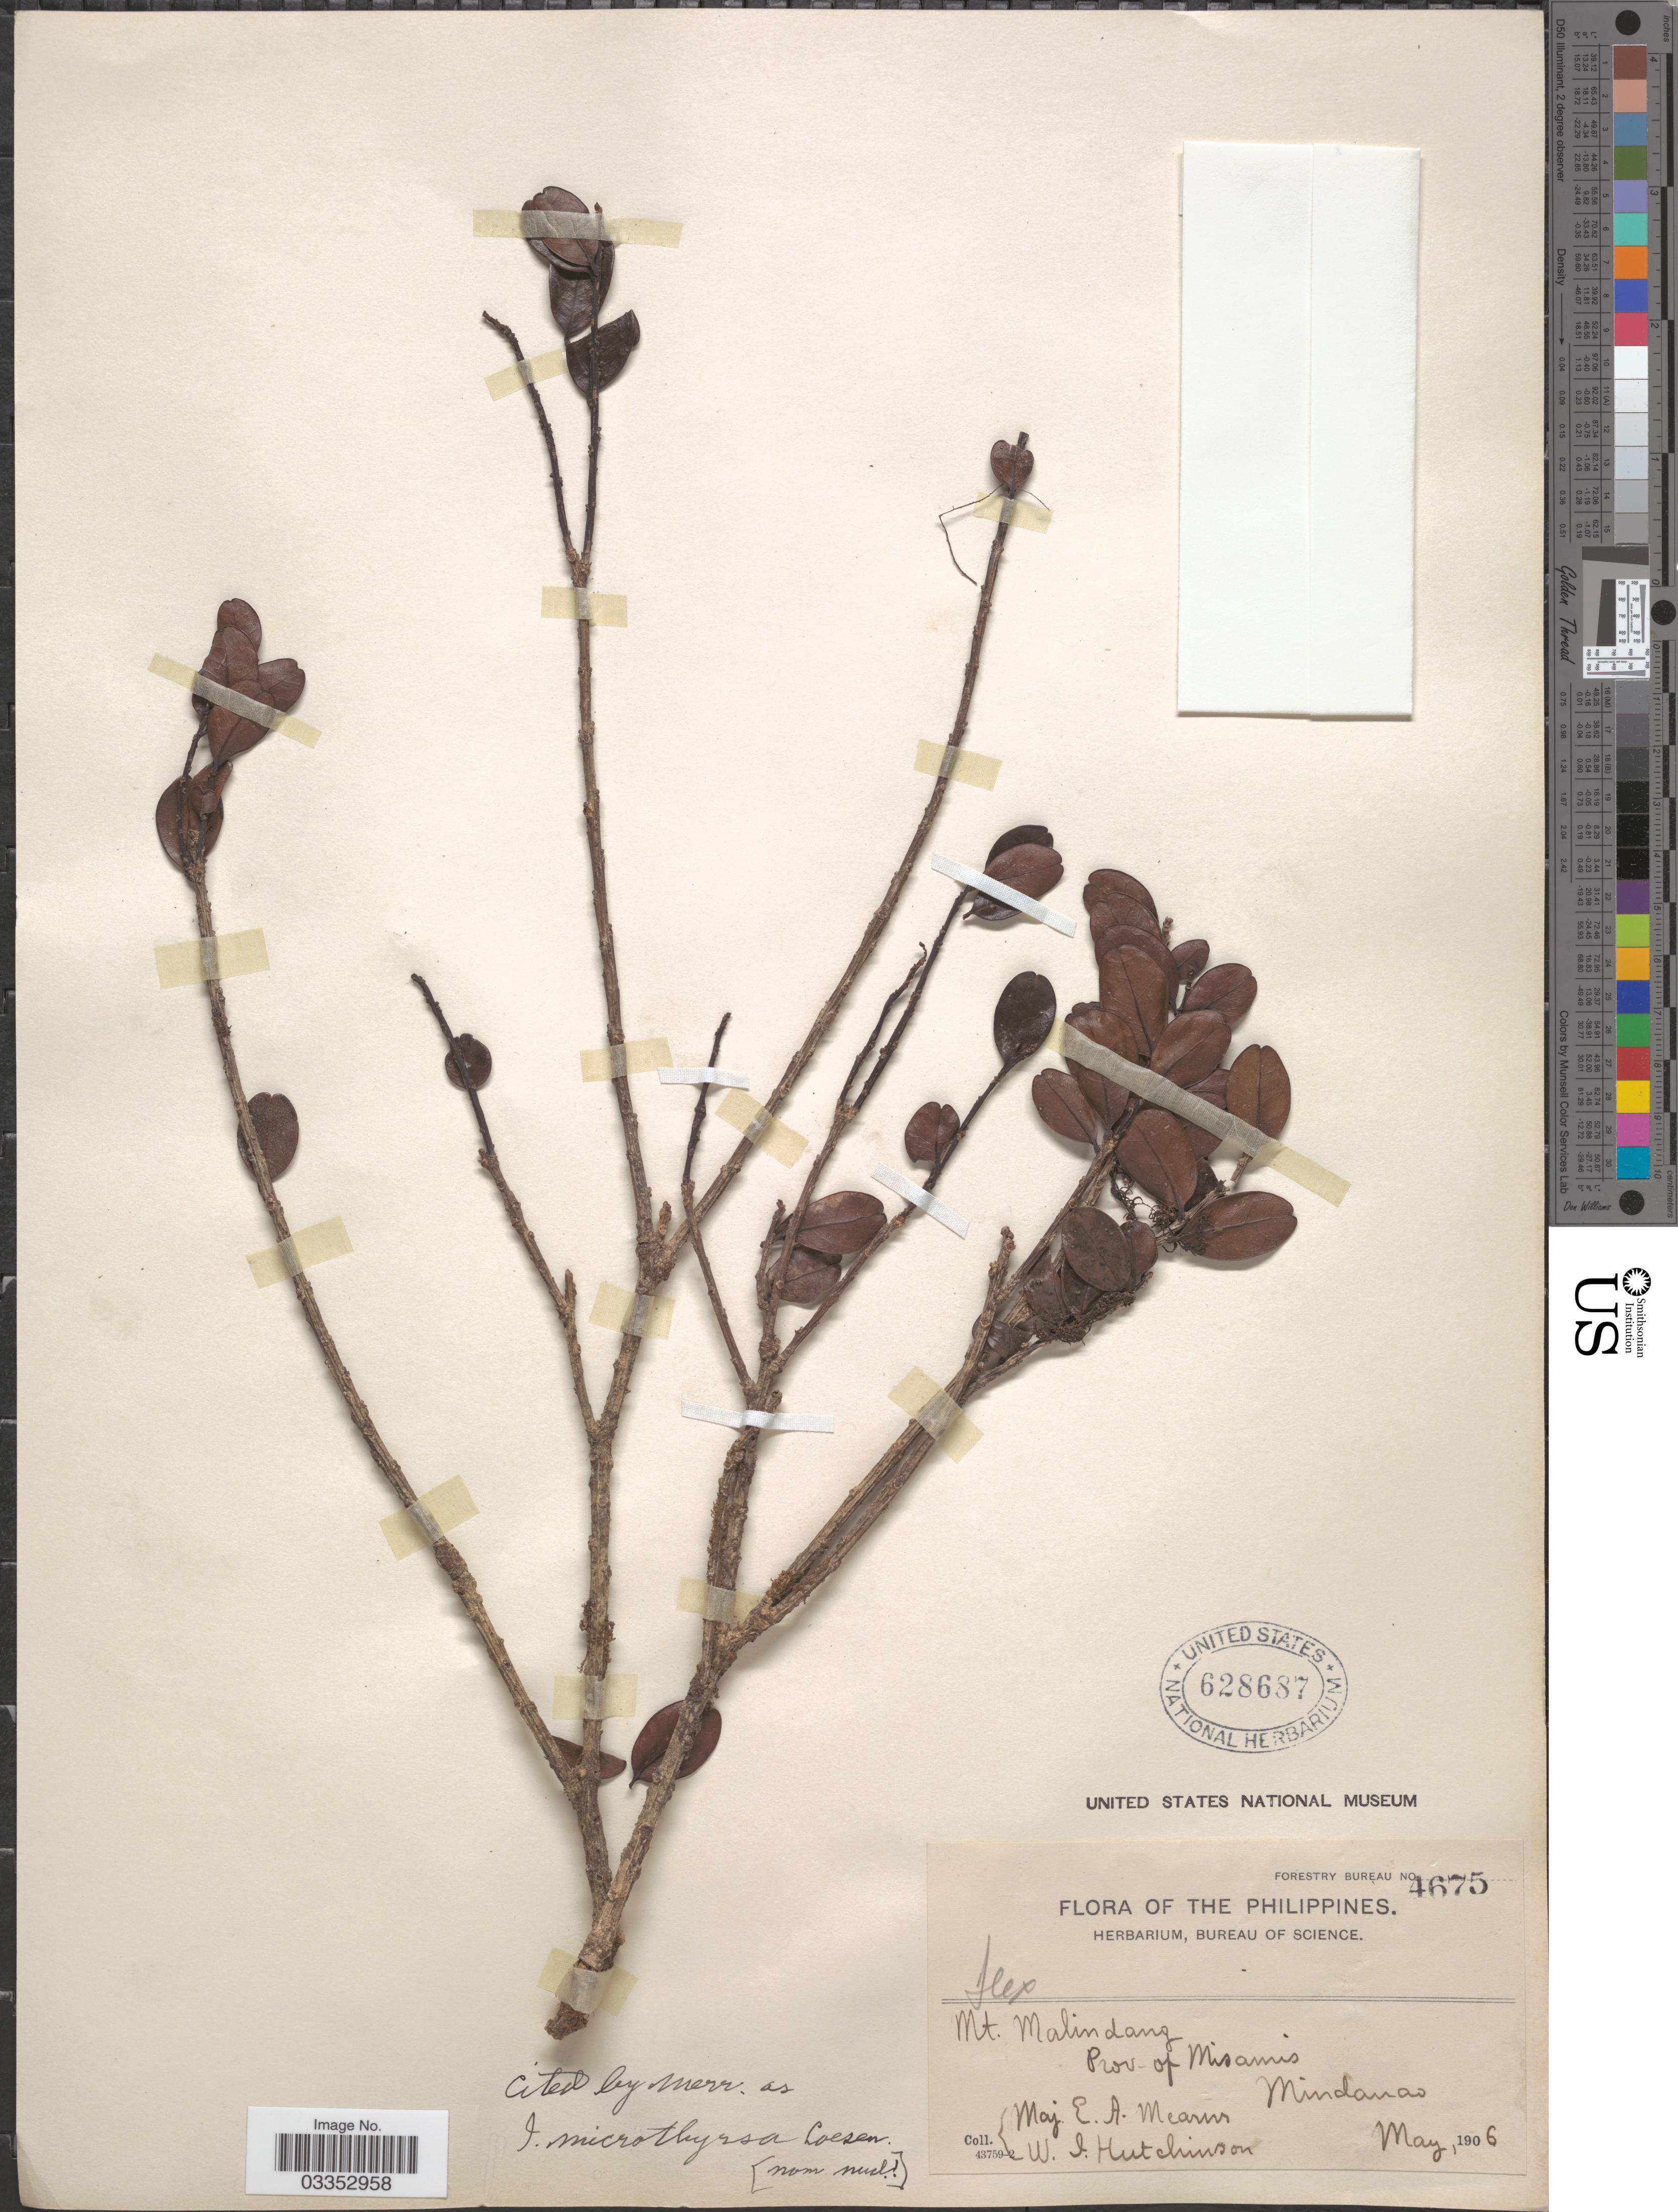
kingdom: Plantae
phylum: Tracheophyta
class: Magnoliopsida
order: Aquifoliales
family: Aquifoliaceae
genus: Ilex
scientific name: Ilex microthyrsa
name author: Loes. ex Elmer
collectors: E. A. Mearns & W. I. Hutchinson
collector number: Forestry Bureau 4675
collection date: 1906-05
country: Philippines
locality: Mt. Malindang, Prov. of Misamis, Mindanao.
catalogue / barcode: US 628687